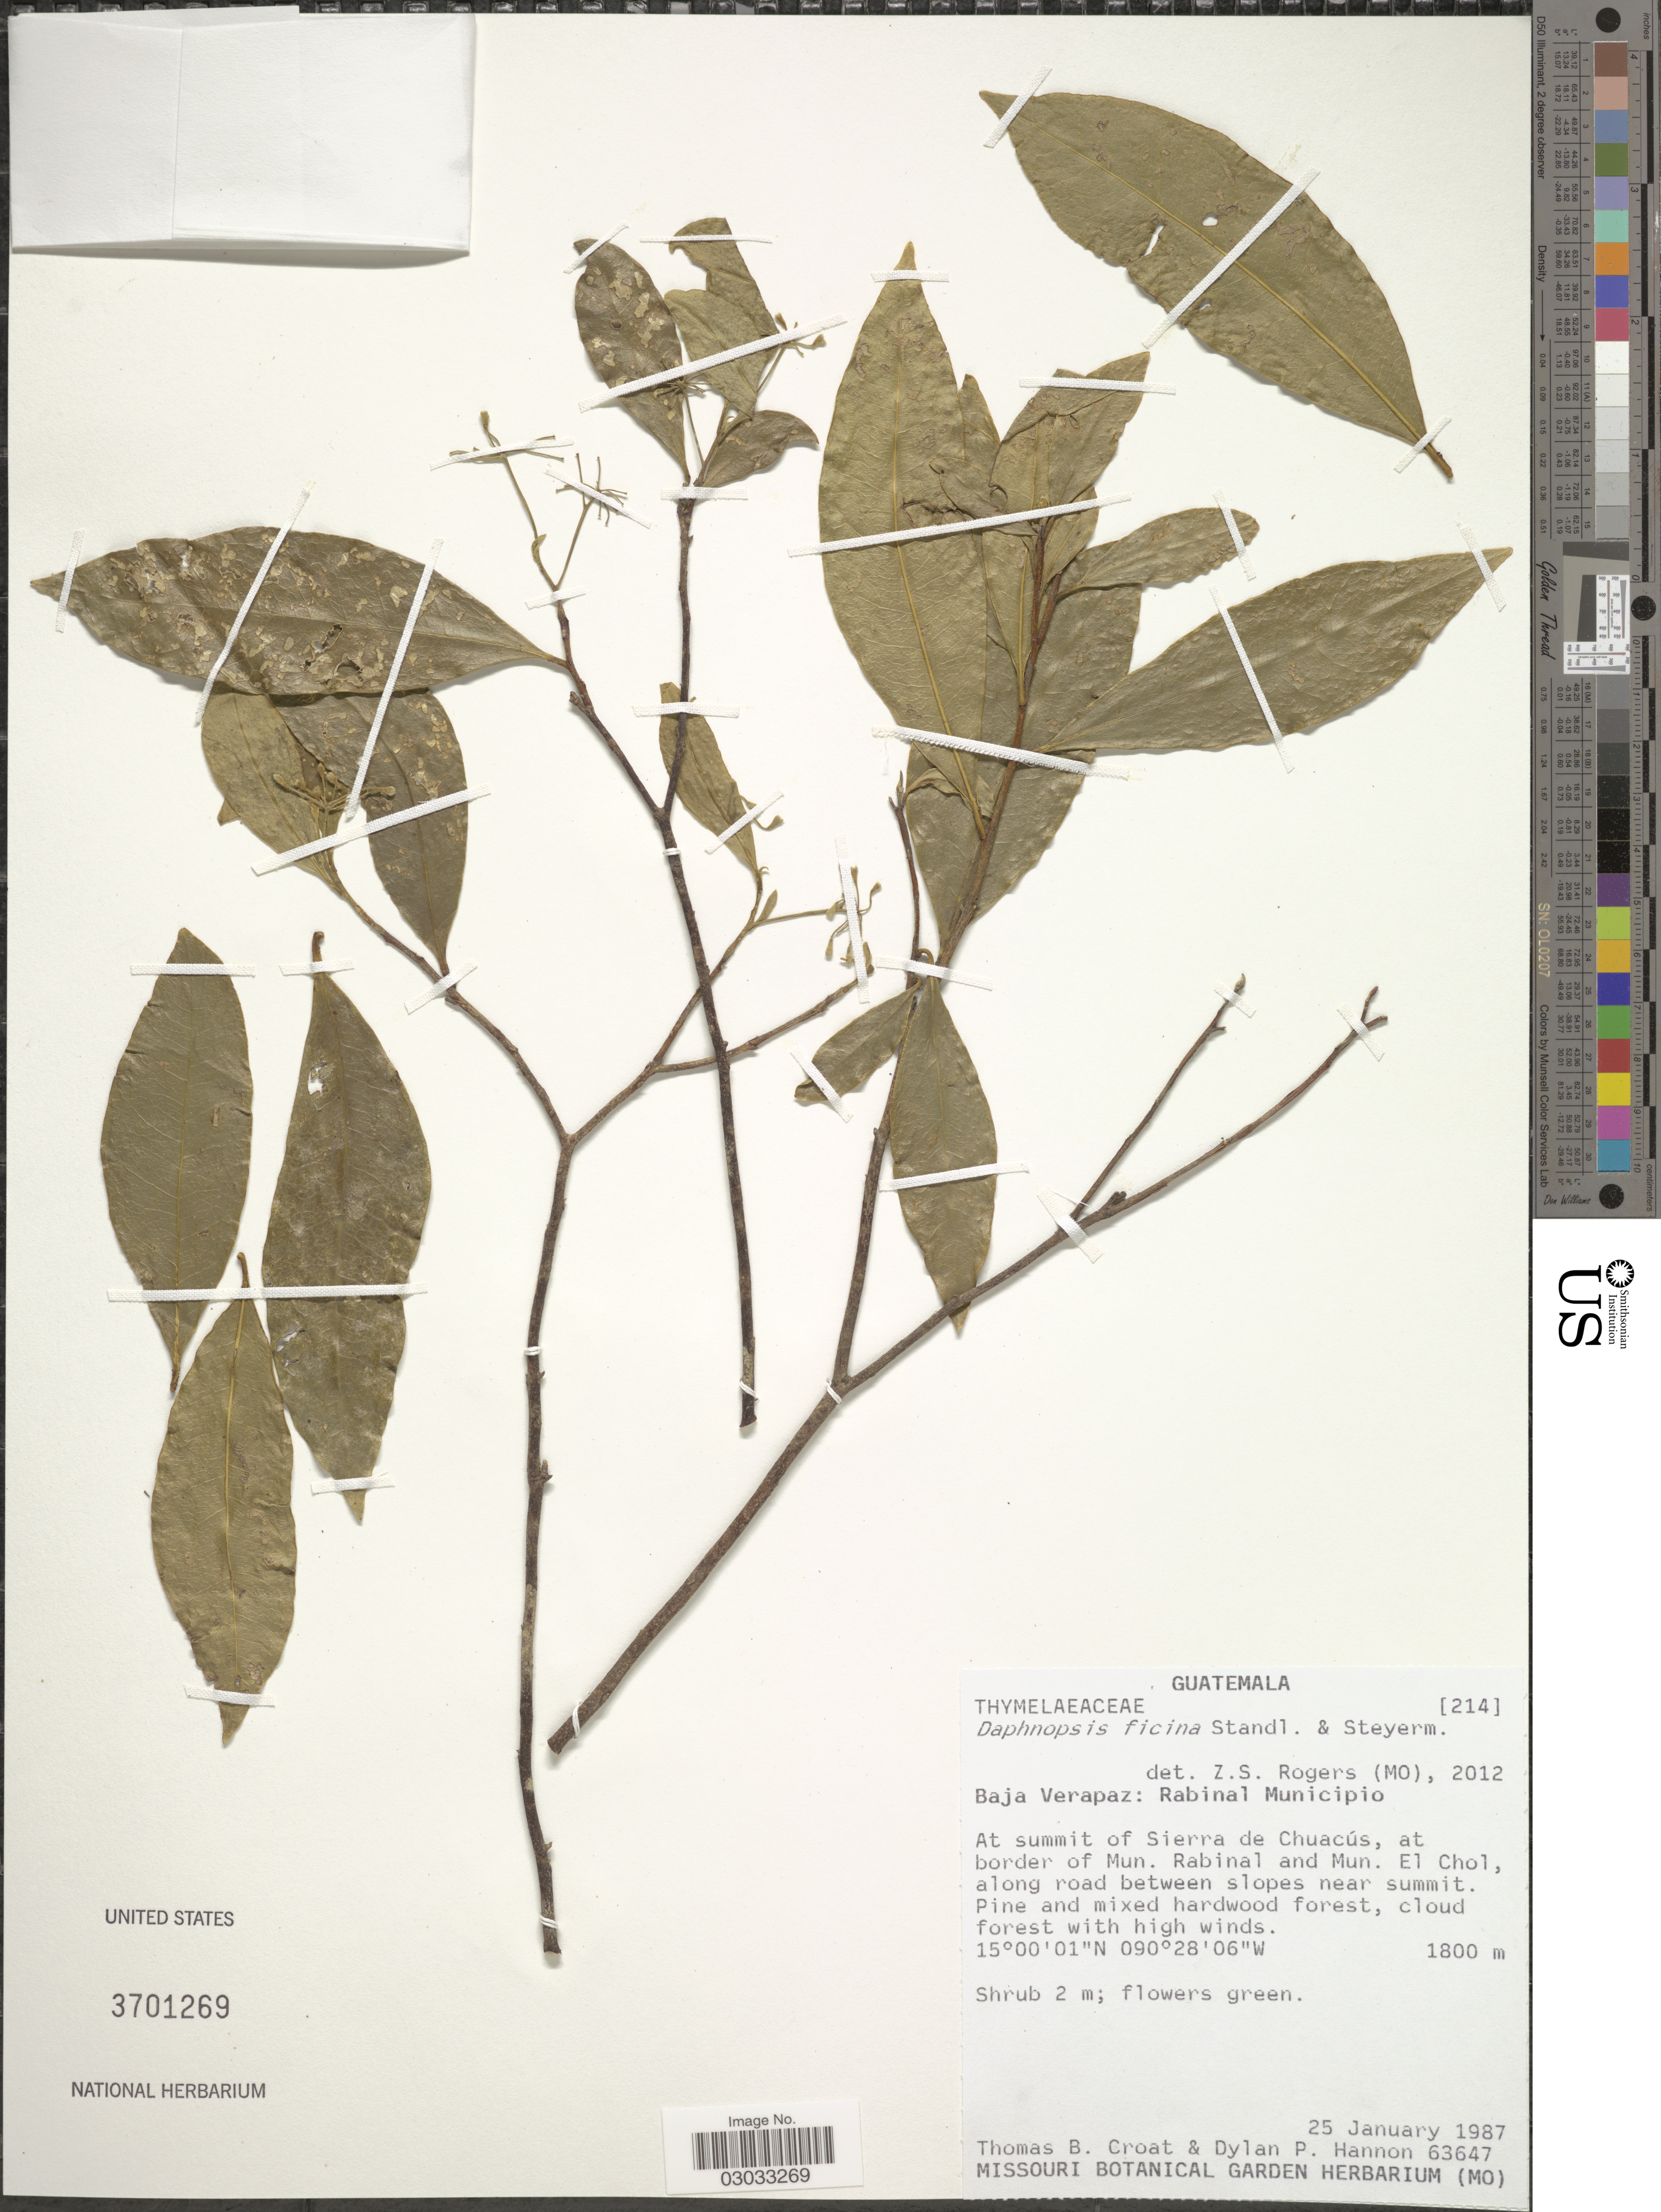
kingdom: Plantae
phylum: Tracheophyta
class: Magnoliopsida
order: Malvales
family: Thymelaeaceae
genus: Daphnopsis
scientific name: Daphnopsis ficina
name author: Standl. & Steyerm.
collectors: T. B. Croat & D. Hannon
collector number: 63647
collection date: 1987-01-25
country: Guatemala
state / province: Baja Verapaz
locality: Rabinal Municipio, At summit of Sierra de Chuacús, at border of Mun. Rabinal and Mun. El Chol, along road between slopes near summit.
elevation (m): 1800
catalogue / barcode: US 3701269